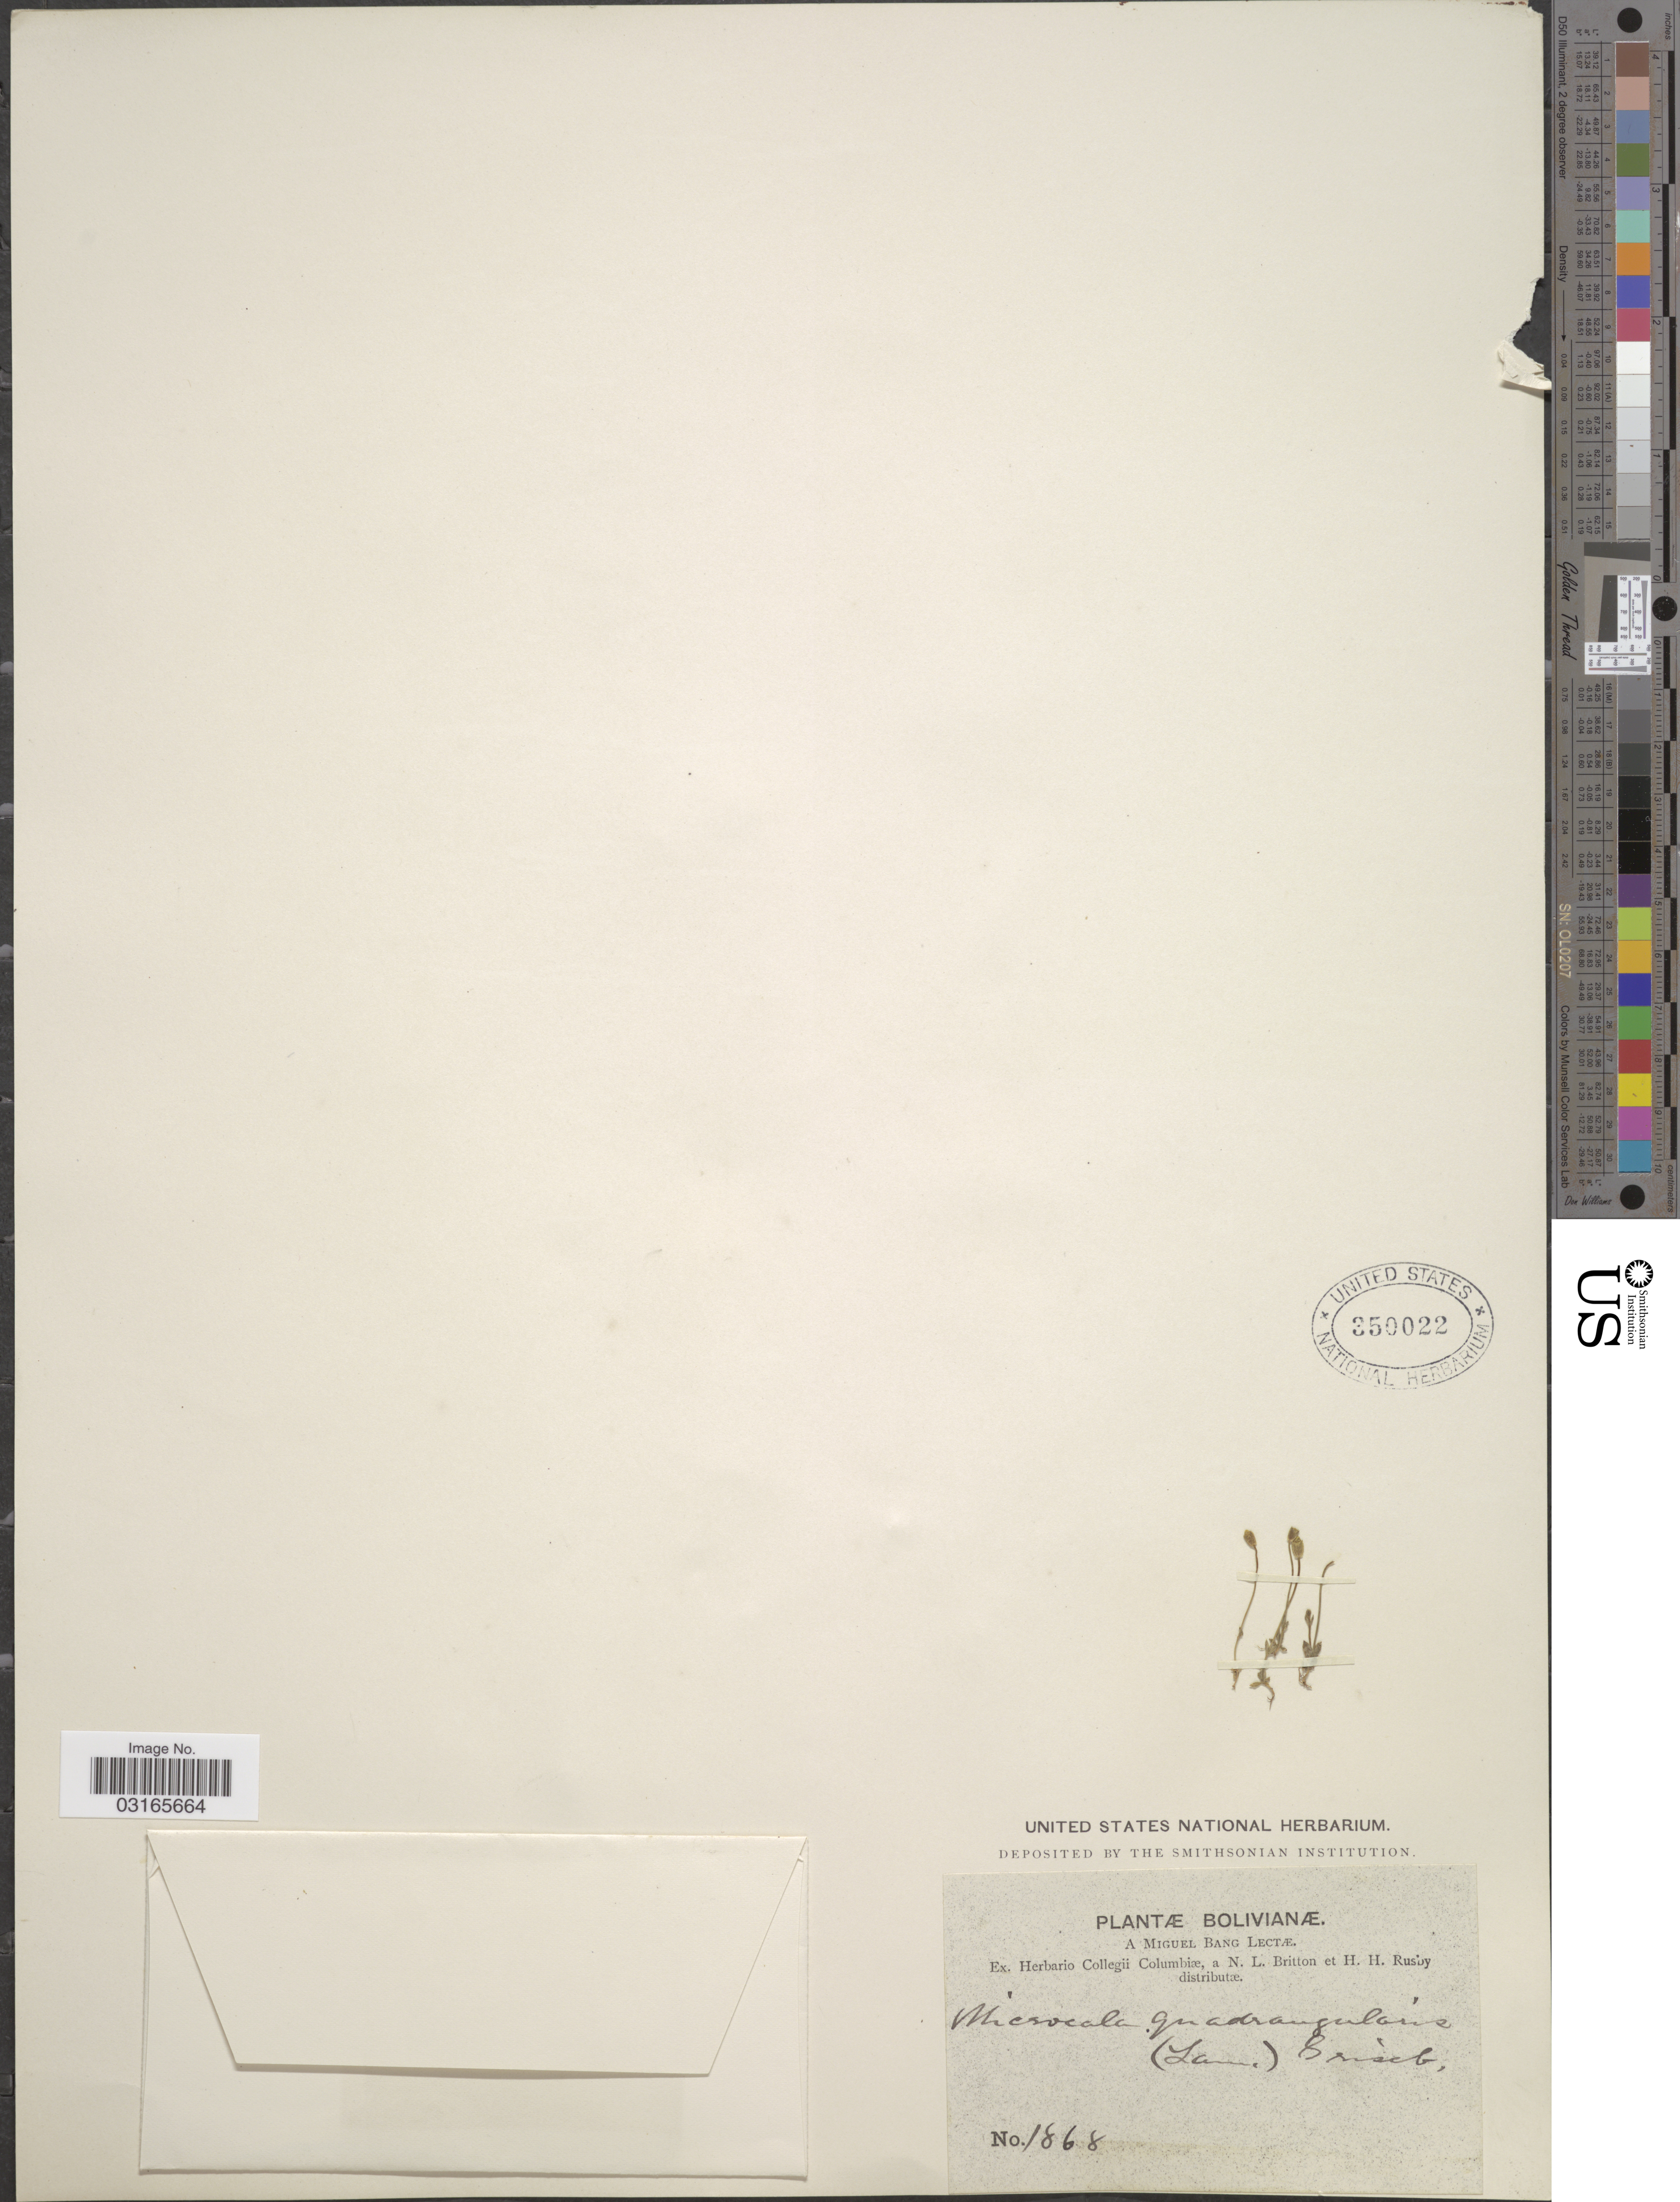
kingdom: Plantae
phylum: Tracheophyta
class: Magnoliopsida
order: Gentianales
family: Gentianaceae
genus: Microcala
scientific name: Microcala quadrangularis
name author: (Dombey ex Lam.) Griseb.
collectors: M. Bang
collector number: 1868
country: Bolivia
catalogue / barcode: US 350022